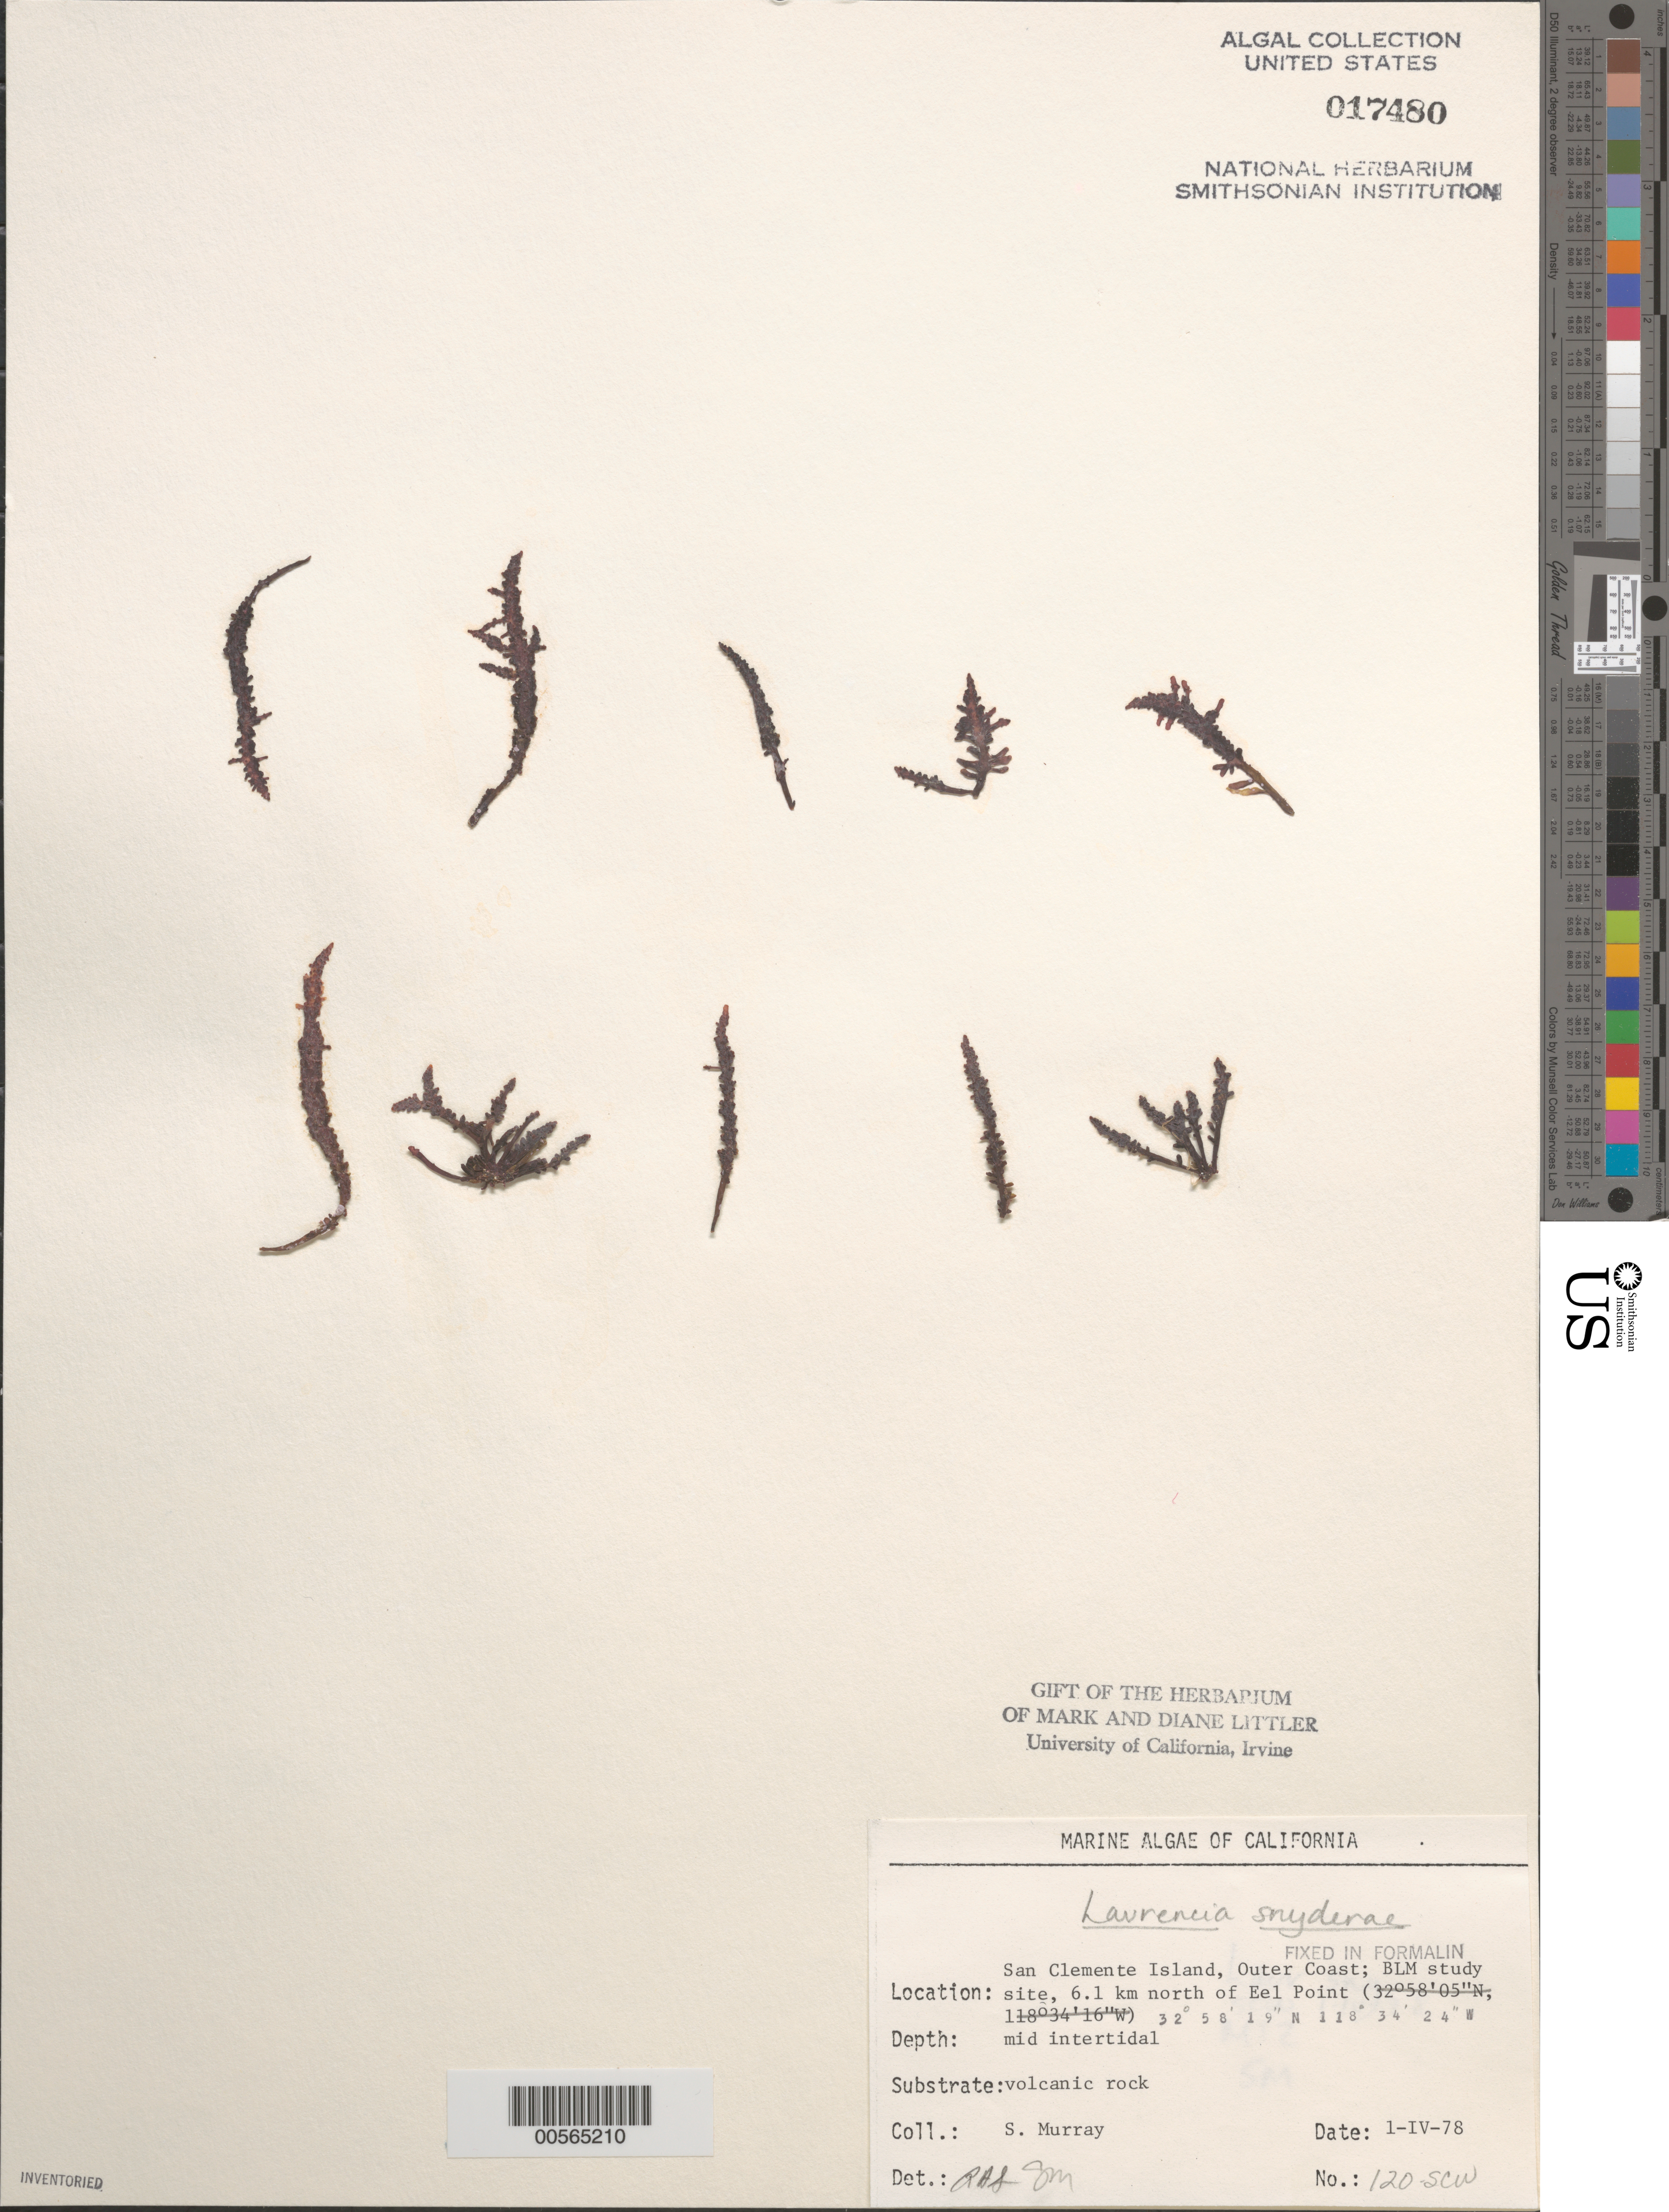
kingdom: Plantae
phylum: Rhodophyta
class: Florideophyceae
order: Ceramiales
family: Rhodomelaceae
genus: Laurencia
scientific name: Laurencia snyderae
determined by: Sims, Robert H.; Murray, S. N.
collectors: S. N. Murray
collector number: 120-scw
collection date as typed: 01 Apr 1978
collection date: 1978-04-01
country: United States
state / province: California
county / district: Los Angeles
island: San Clemente Island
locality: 6.1 km north of Eel Point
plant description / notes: BLM-SOCALBIGHT Rocky Intertidal Survey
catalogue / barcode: US 17480